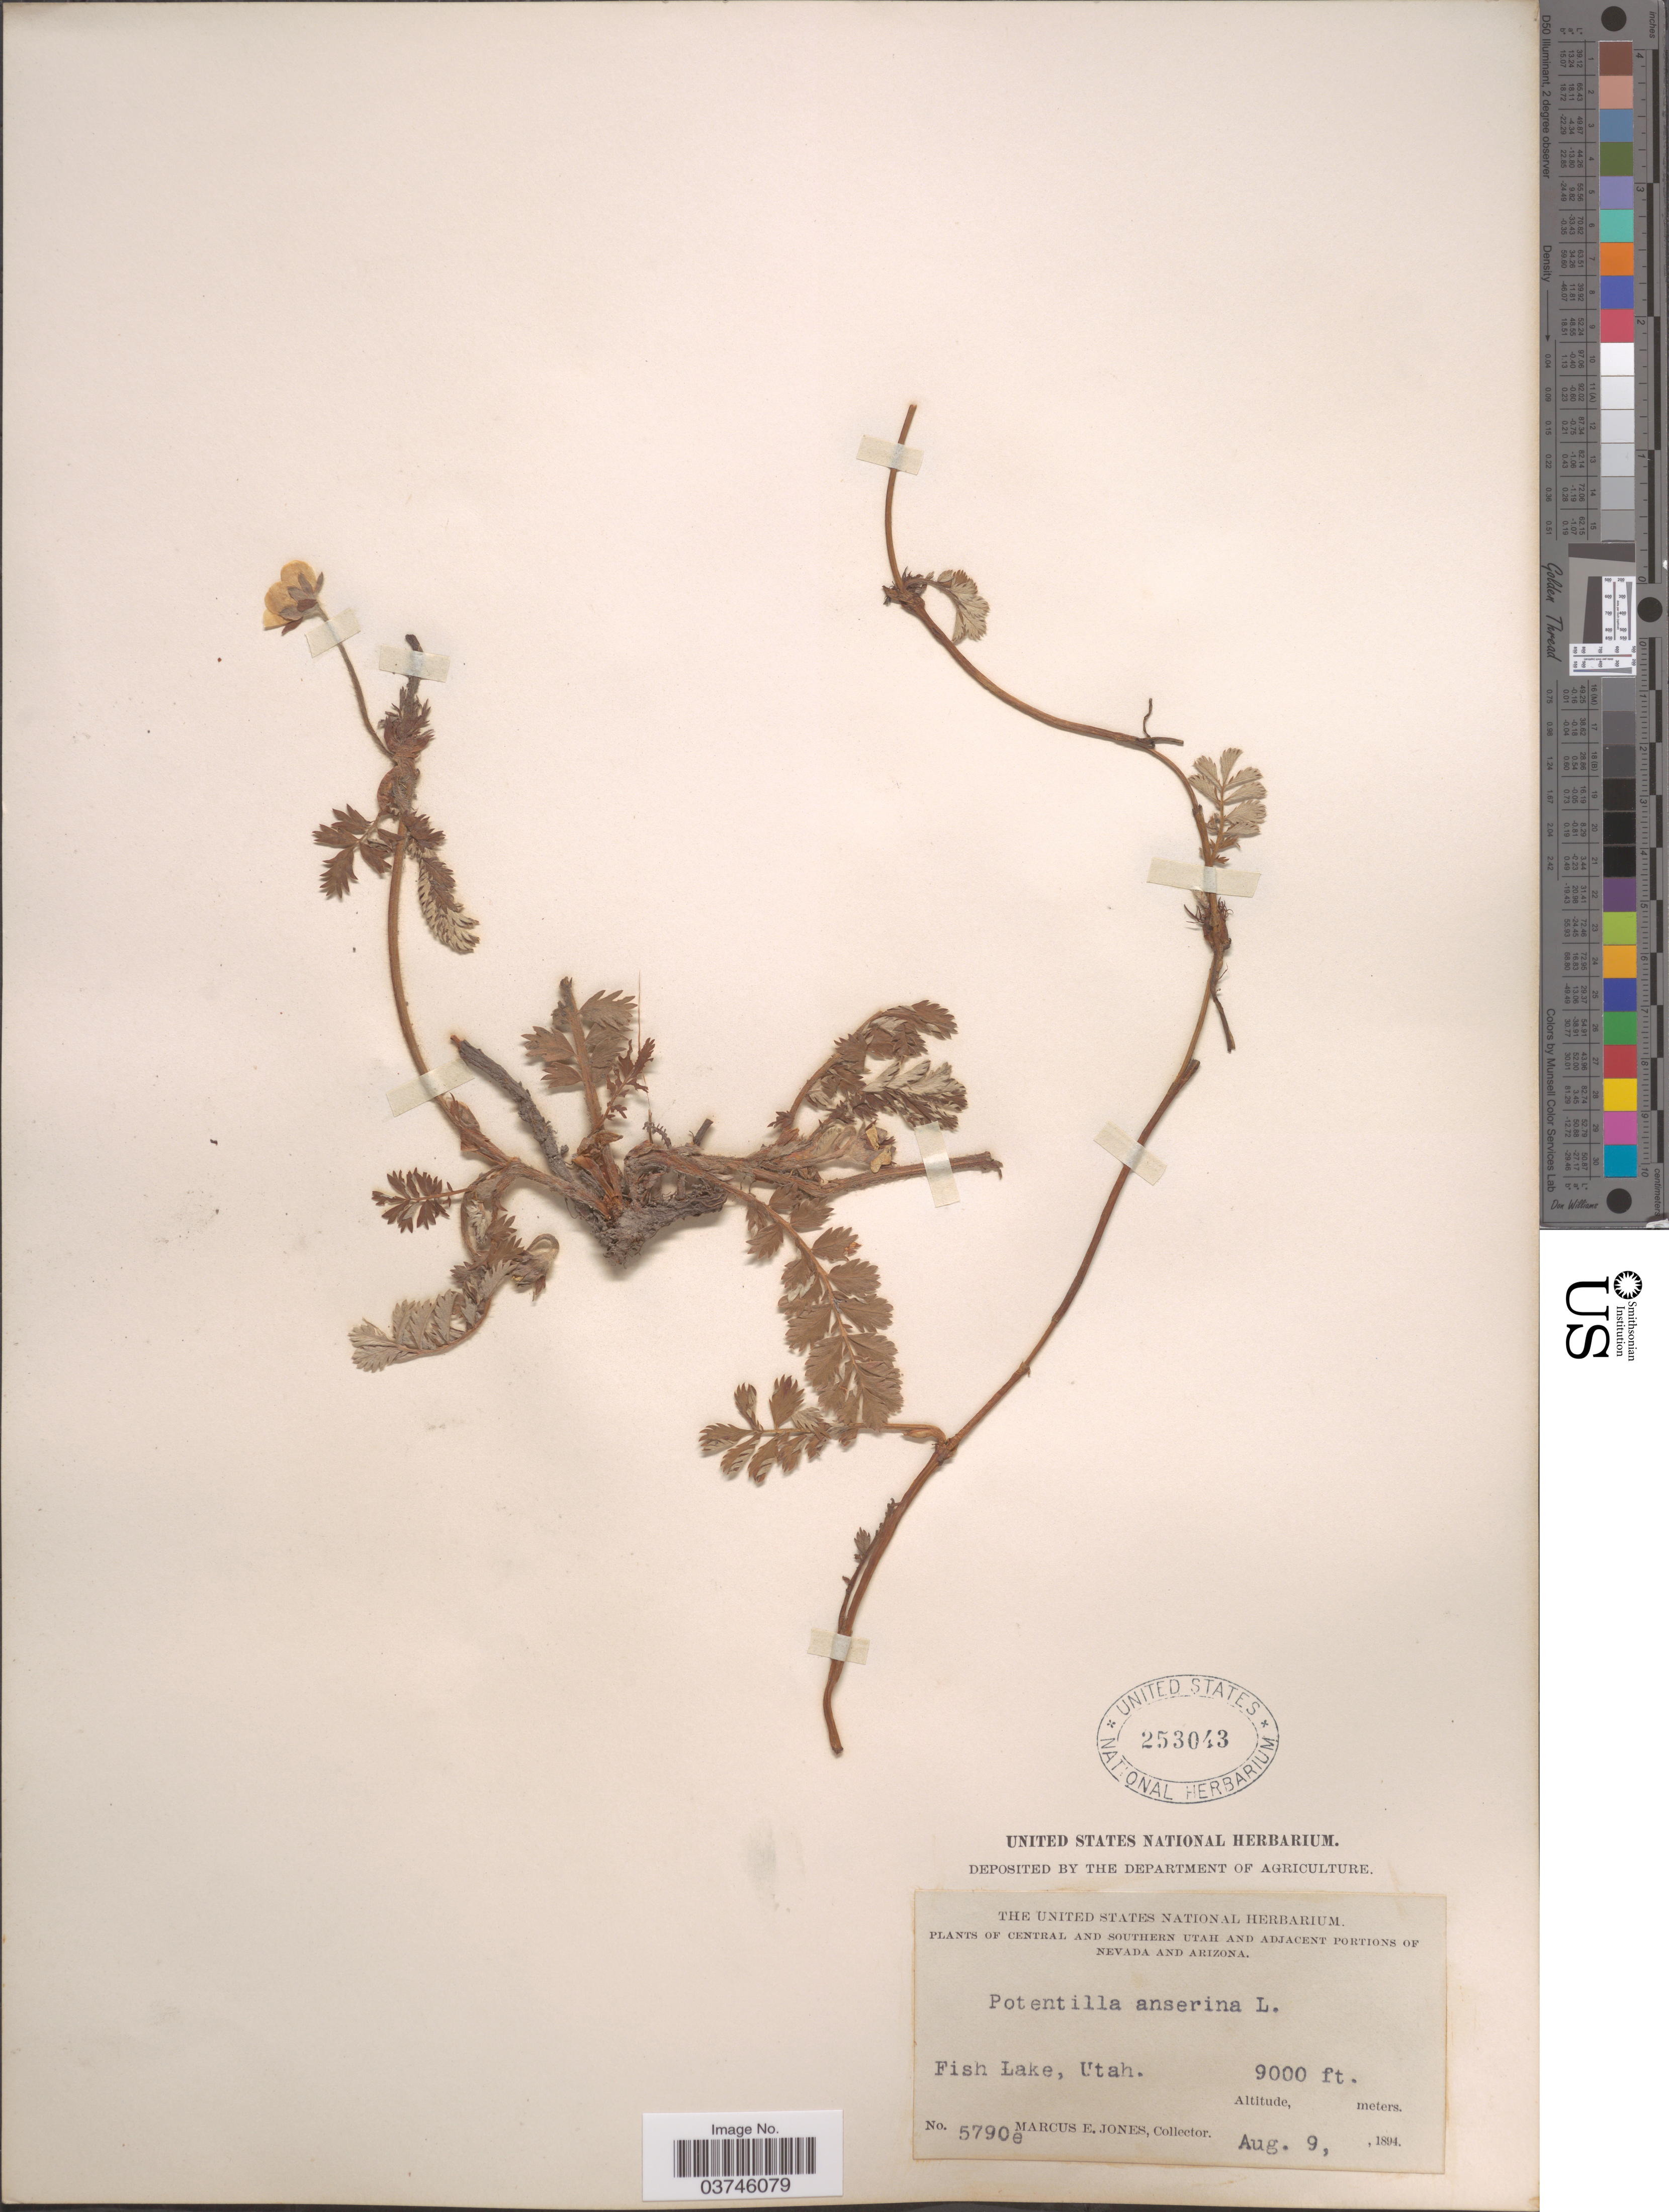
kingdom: Plantae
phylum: Tracheophyta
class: Magnoliopsida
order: Rosales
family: Rosaceae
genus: Argentina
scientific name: Argentina anserina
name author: (L.) Rydb.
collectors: M. E. Jones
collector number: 5790e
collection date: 1894-08-09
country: United States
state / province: Utah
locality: Central and Southern Utah. Fish Lake.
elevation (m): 2743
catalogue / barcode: US 253043